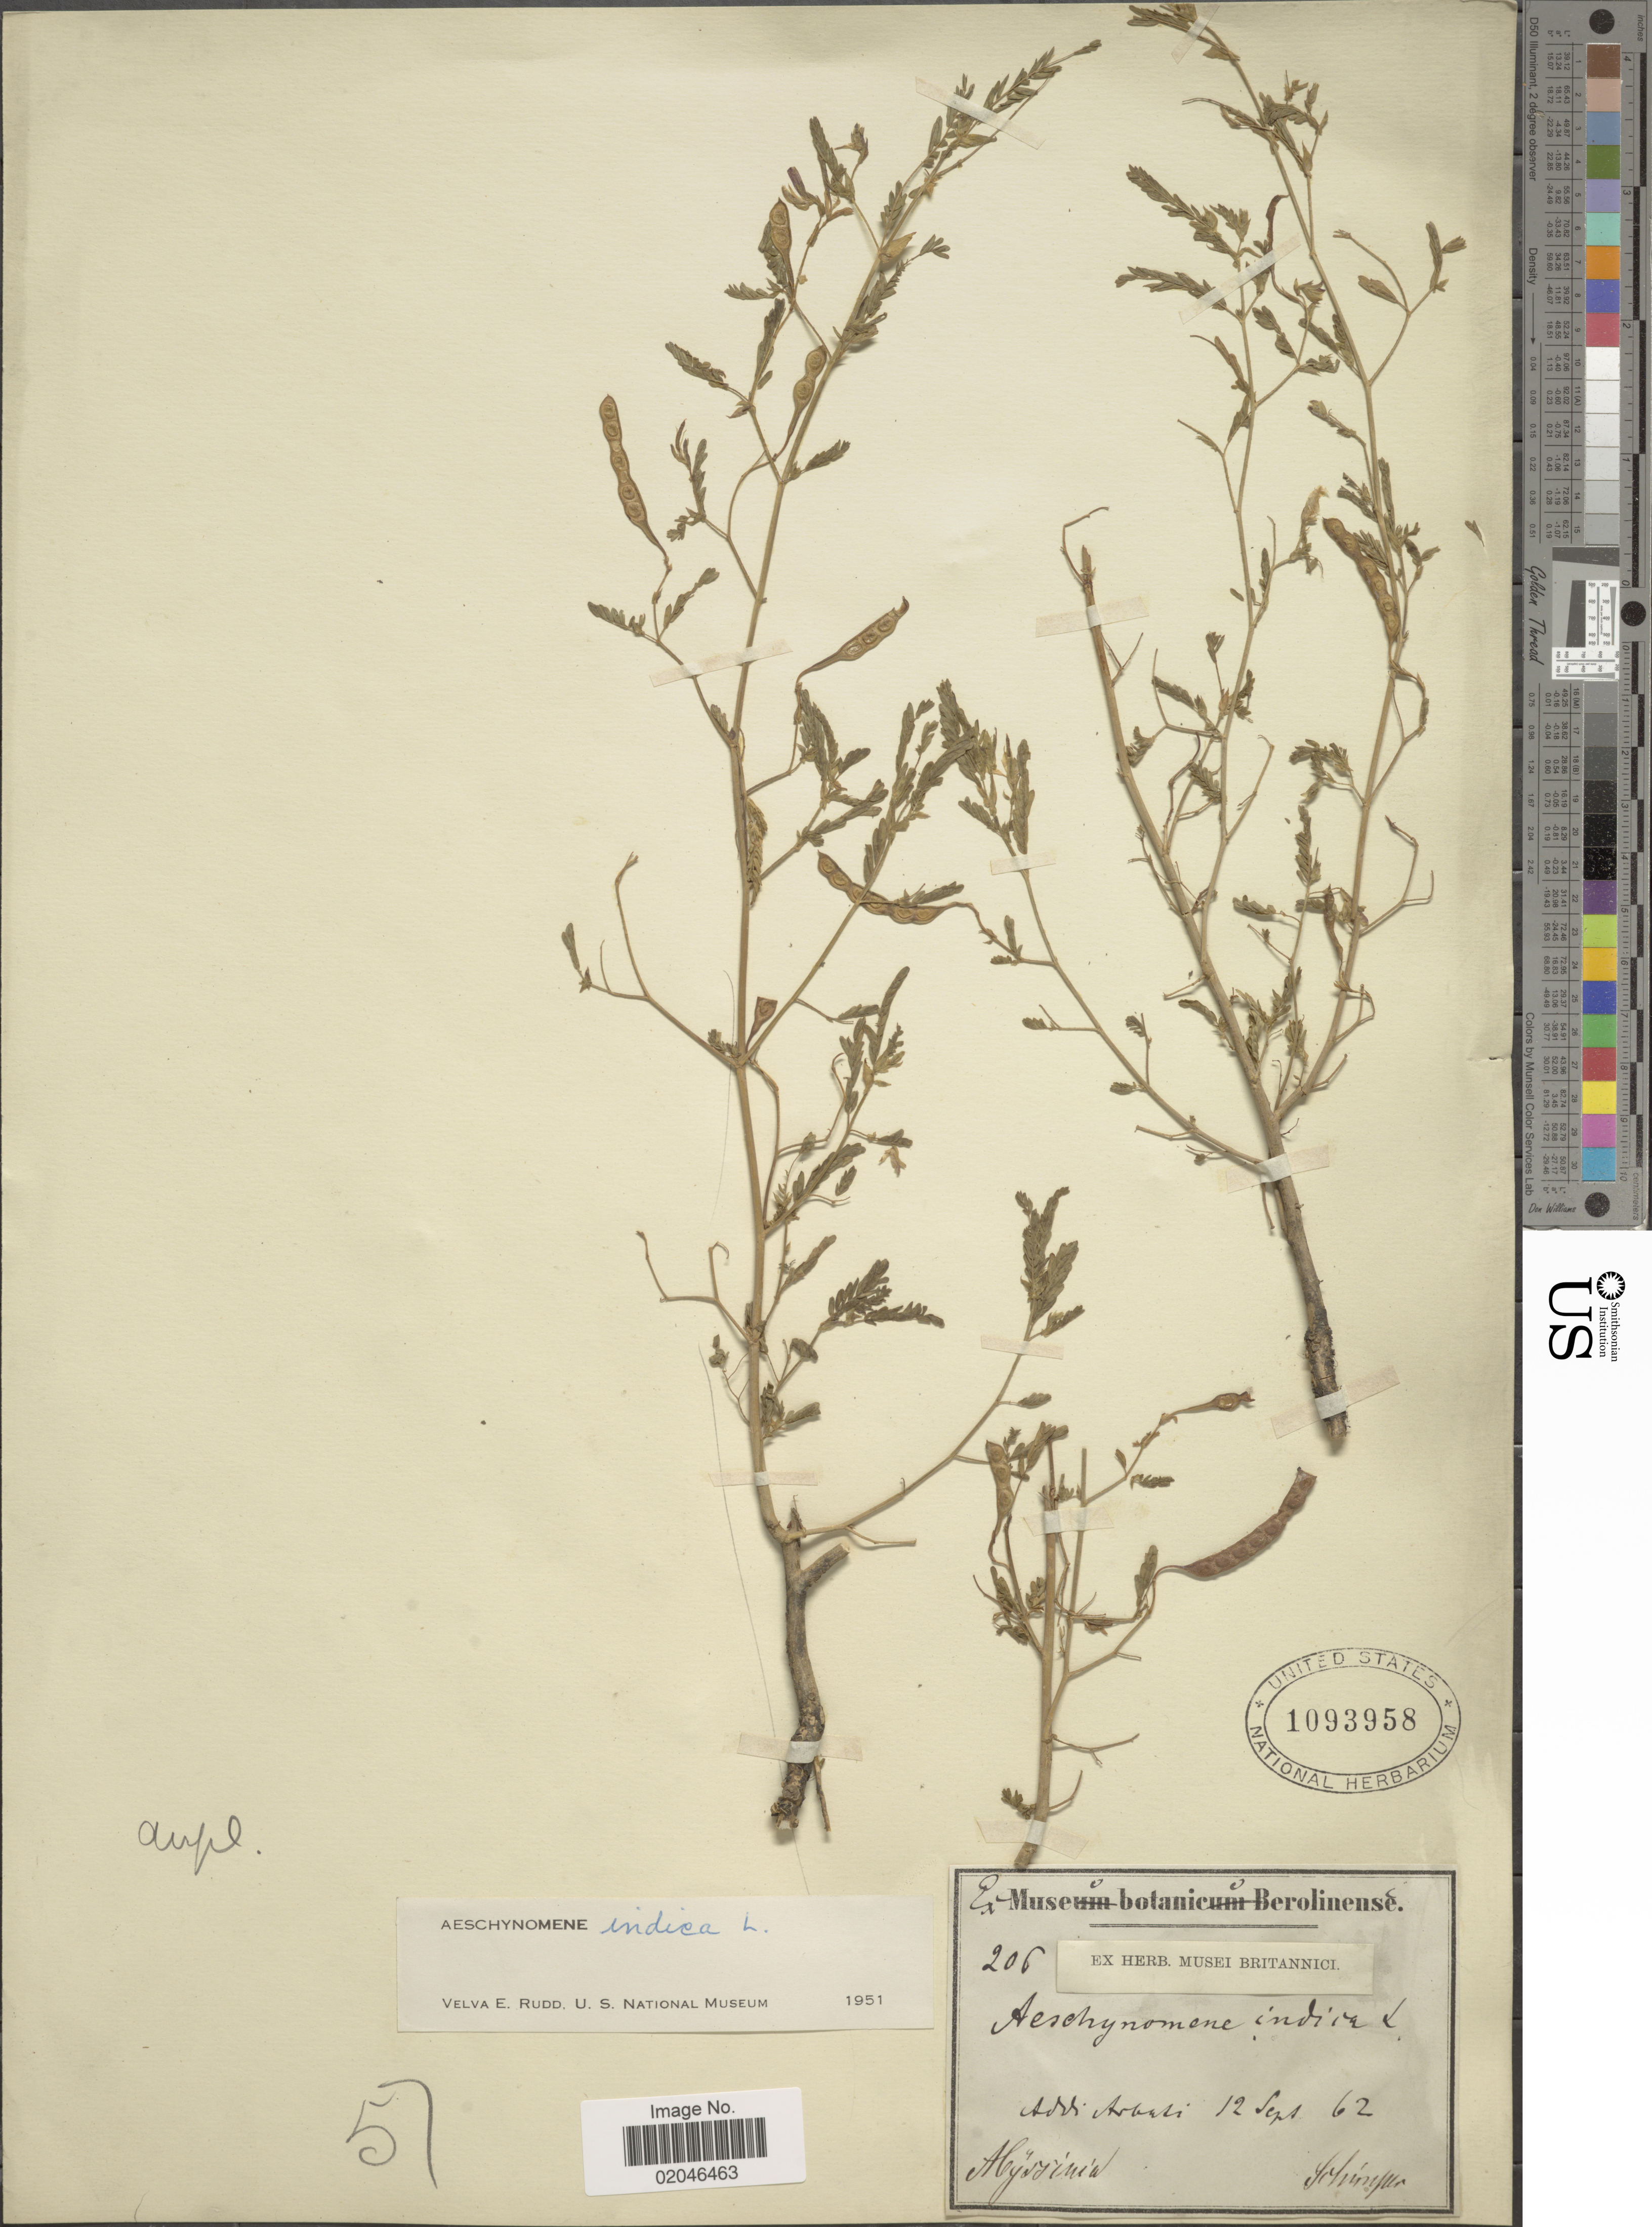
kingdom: Plantae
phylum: Tracheophyta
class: Magnoliopsida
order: Fabales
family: Fabaceae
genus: Aeschynomene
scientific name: Aeschynomene indica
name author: L.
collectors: -. Schimper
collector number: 206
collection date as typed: Transcribed d/m/y: 12/9/62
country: Eritrea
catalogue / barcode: US 1093958